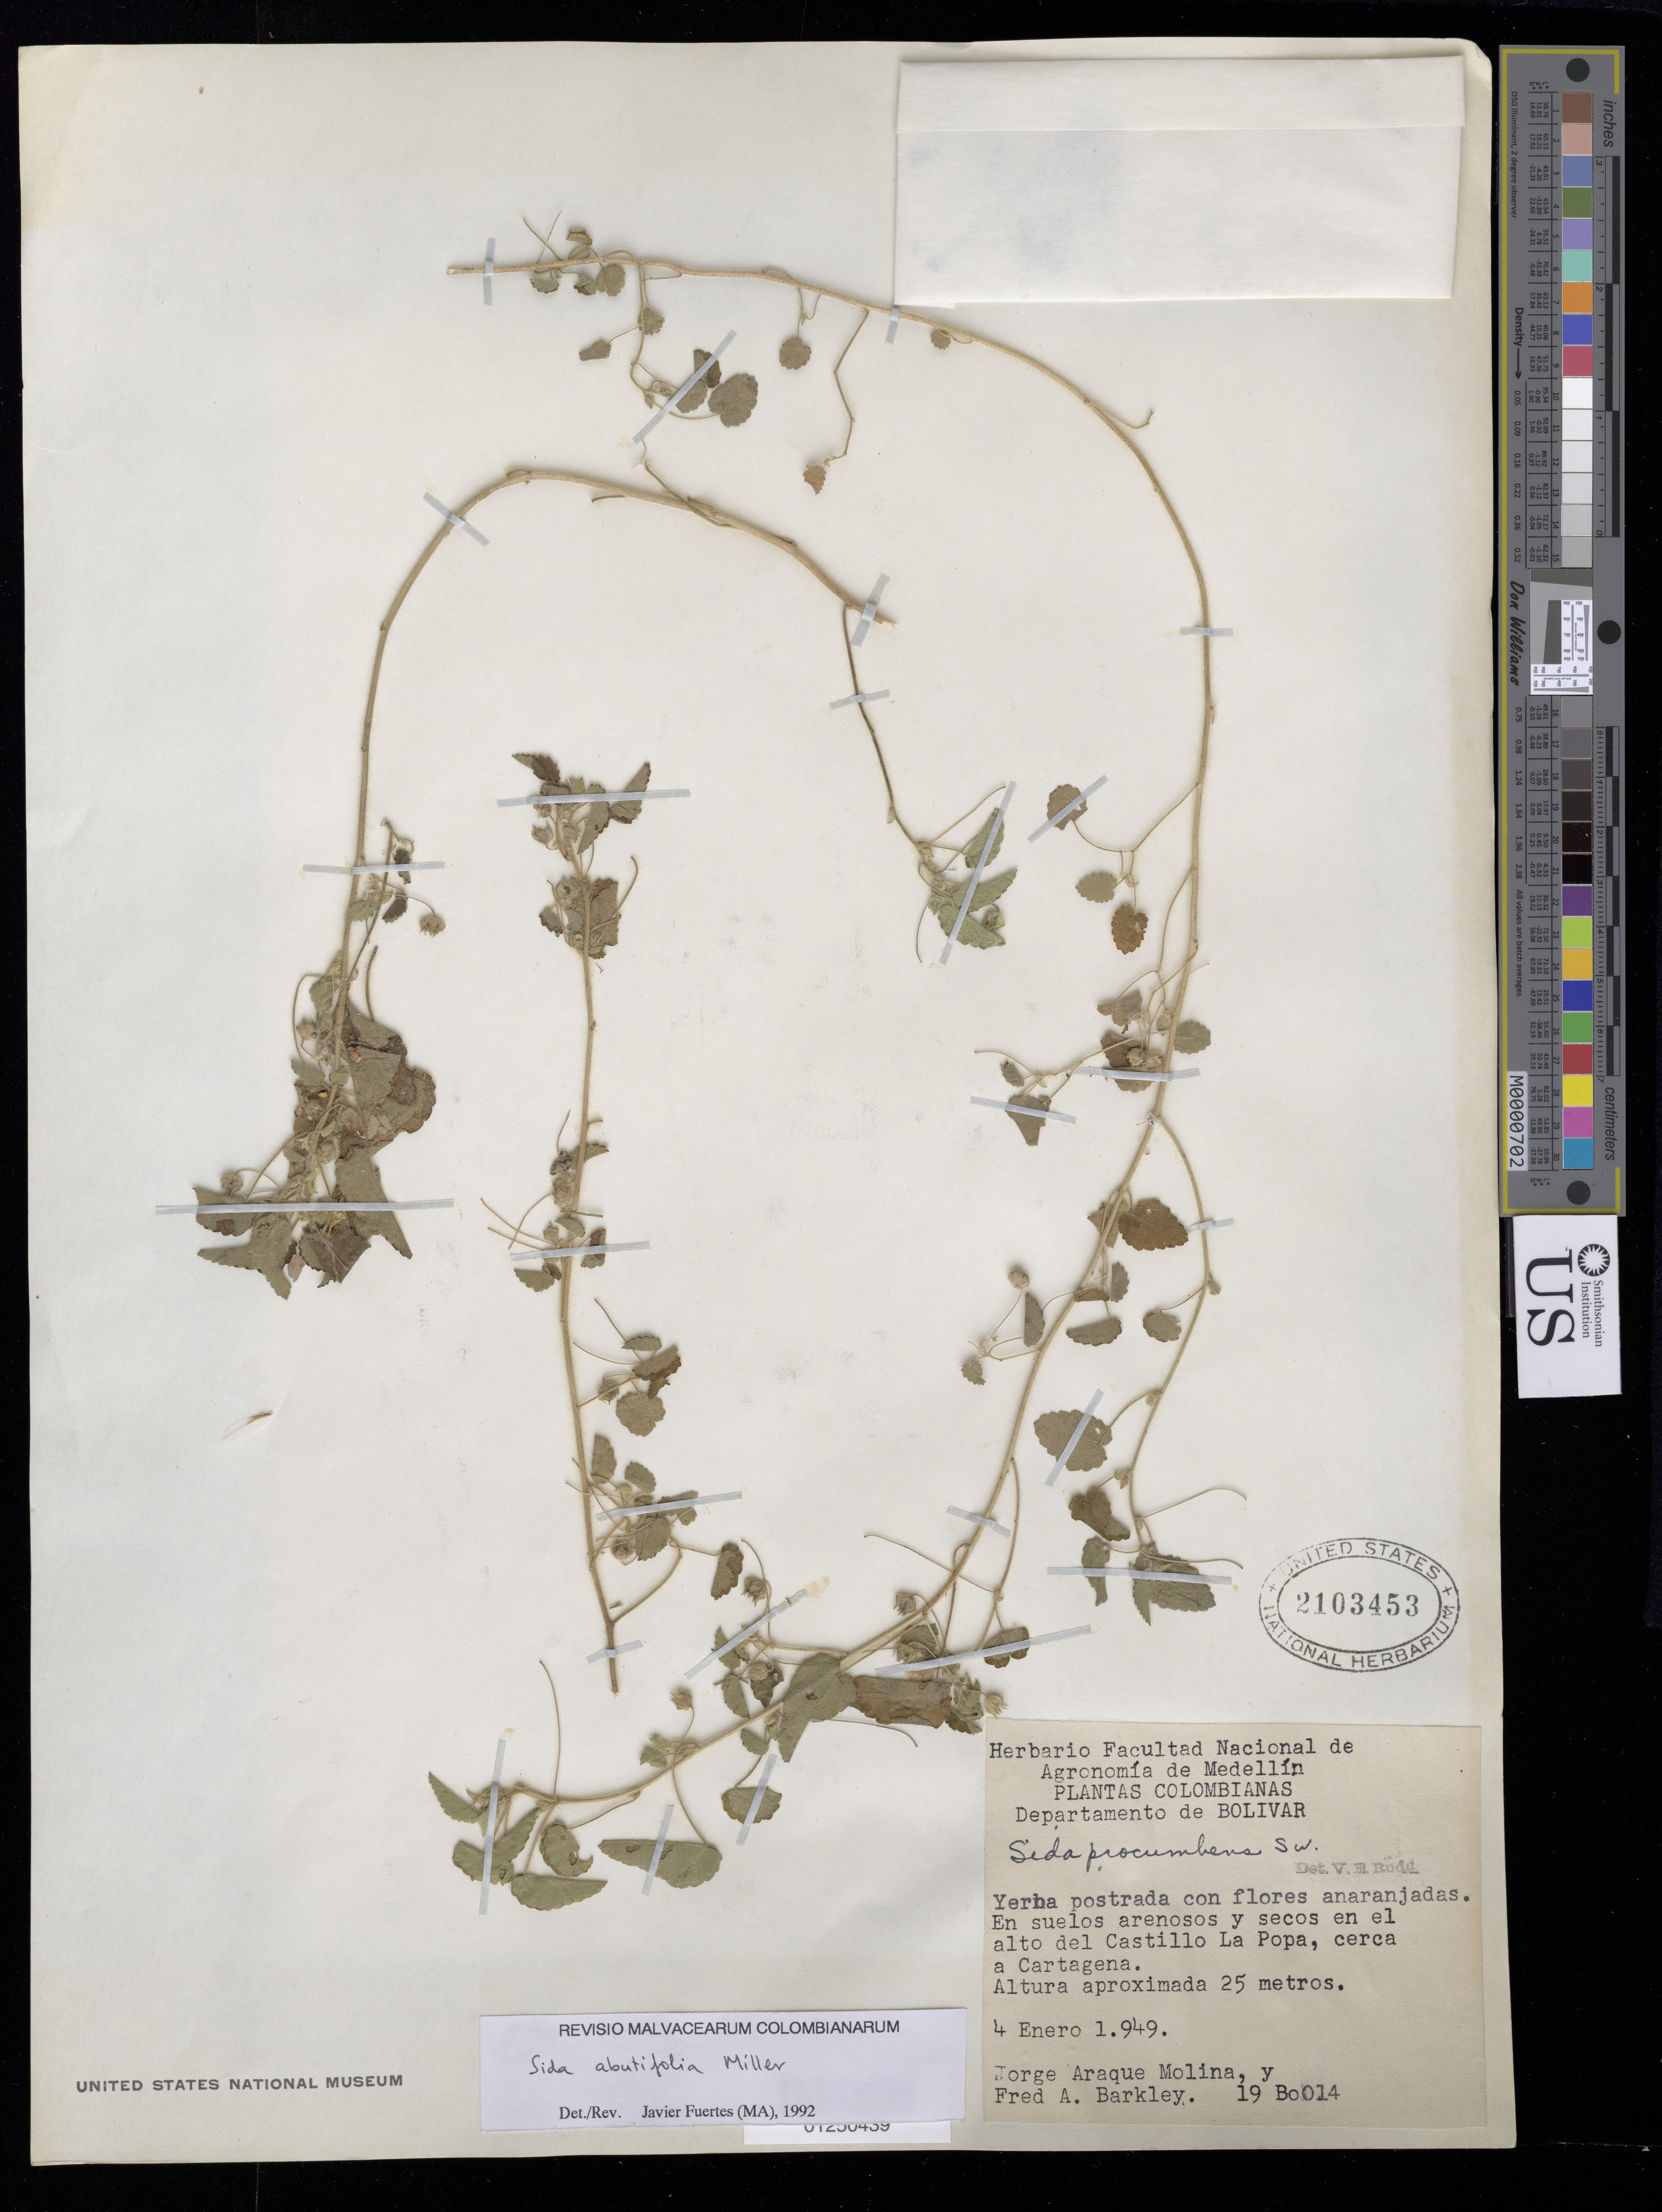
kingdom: Plantae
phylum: Tracheophyta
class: Magnoliopsida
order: Malvales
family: Malvaceae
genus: Sida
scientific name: Sida abutilifolia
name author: Mill.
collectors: J. Araque Molina & F. A. Barkley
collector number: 19 Bo 014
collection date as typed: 4 Jan 1949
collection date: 1949-01-04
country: Colombia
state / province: Bolívar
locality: En el alto del Castillo La Popa, cerca a Cartagena.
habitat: Herb.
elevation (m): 25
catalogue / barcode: US 2103453